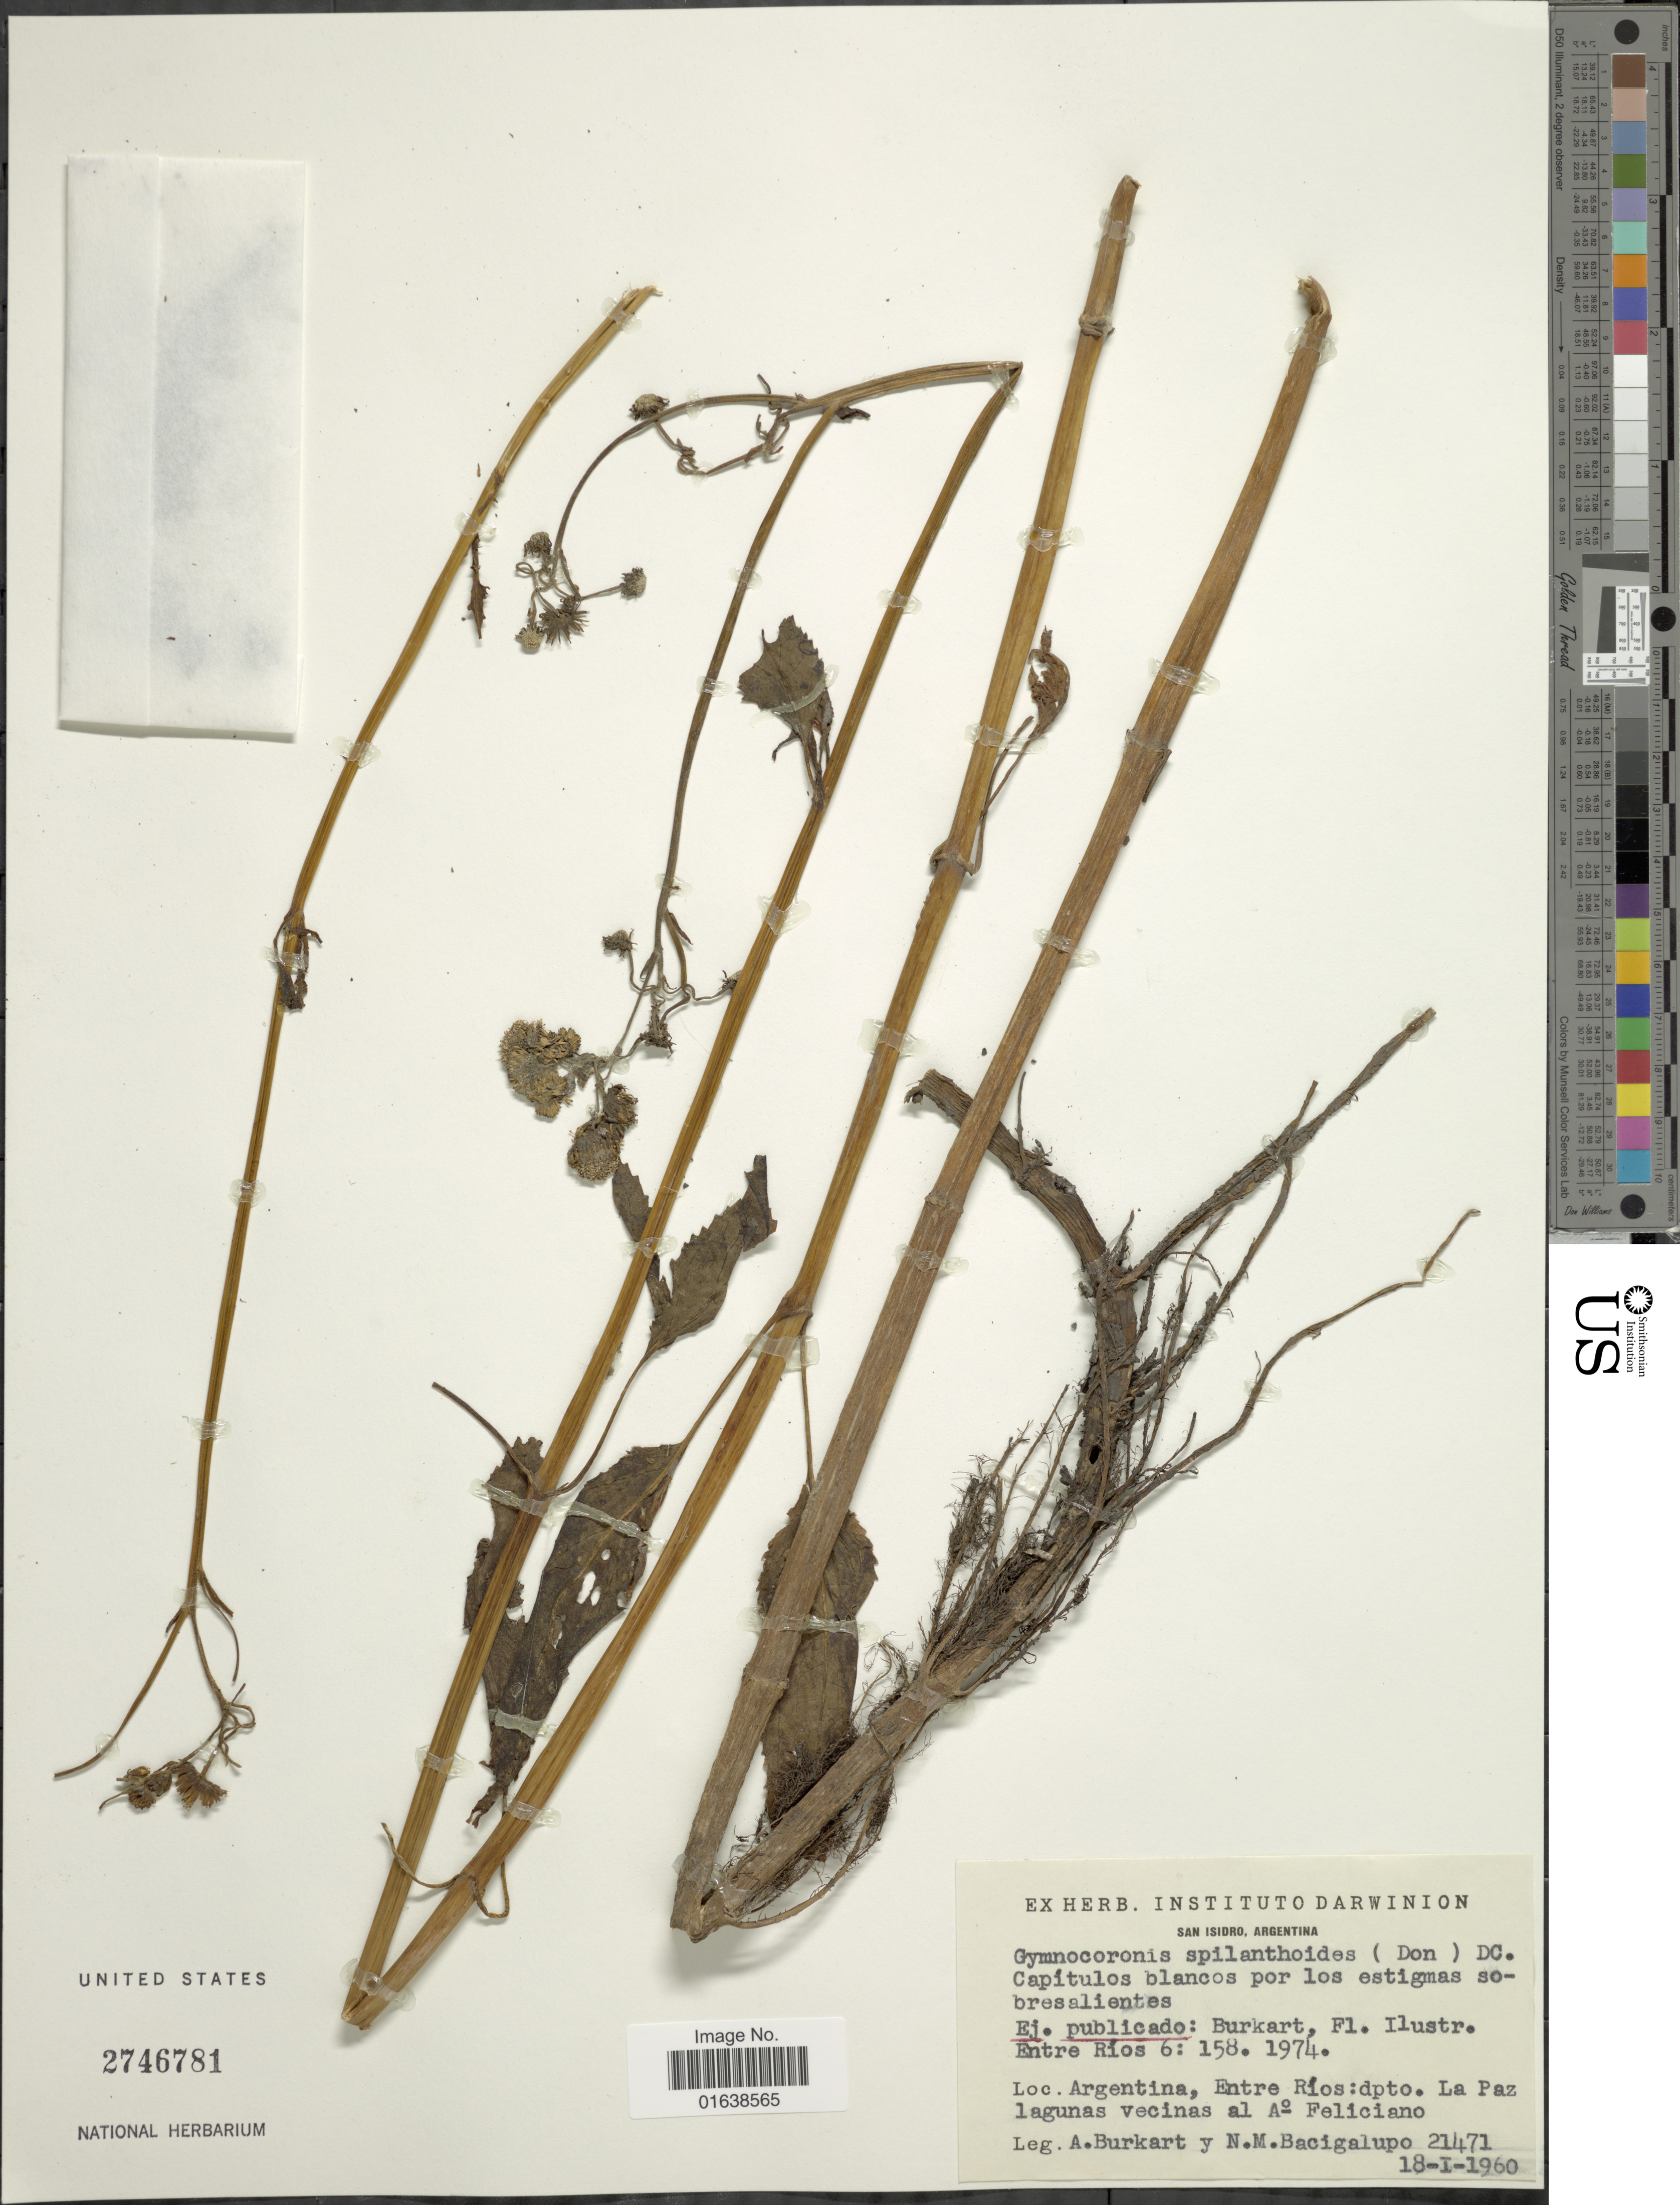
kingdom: Plantae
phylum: Tracheophyta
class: Magnoliopsida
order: Asterales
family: Asteraceae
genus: Gymnocoronis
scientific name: Gymnocoronis spilanthoides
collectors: A. E. Burkart & N. M. Bacigalupo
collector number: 21471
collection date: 1960-01-18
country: Argentina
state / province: Entre Rios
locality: Argentina, Entre Rios: dpto. La Paz lagunas vecinas al Ao Feliciano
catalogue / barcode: US 2746781